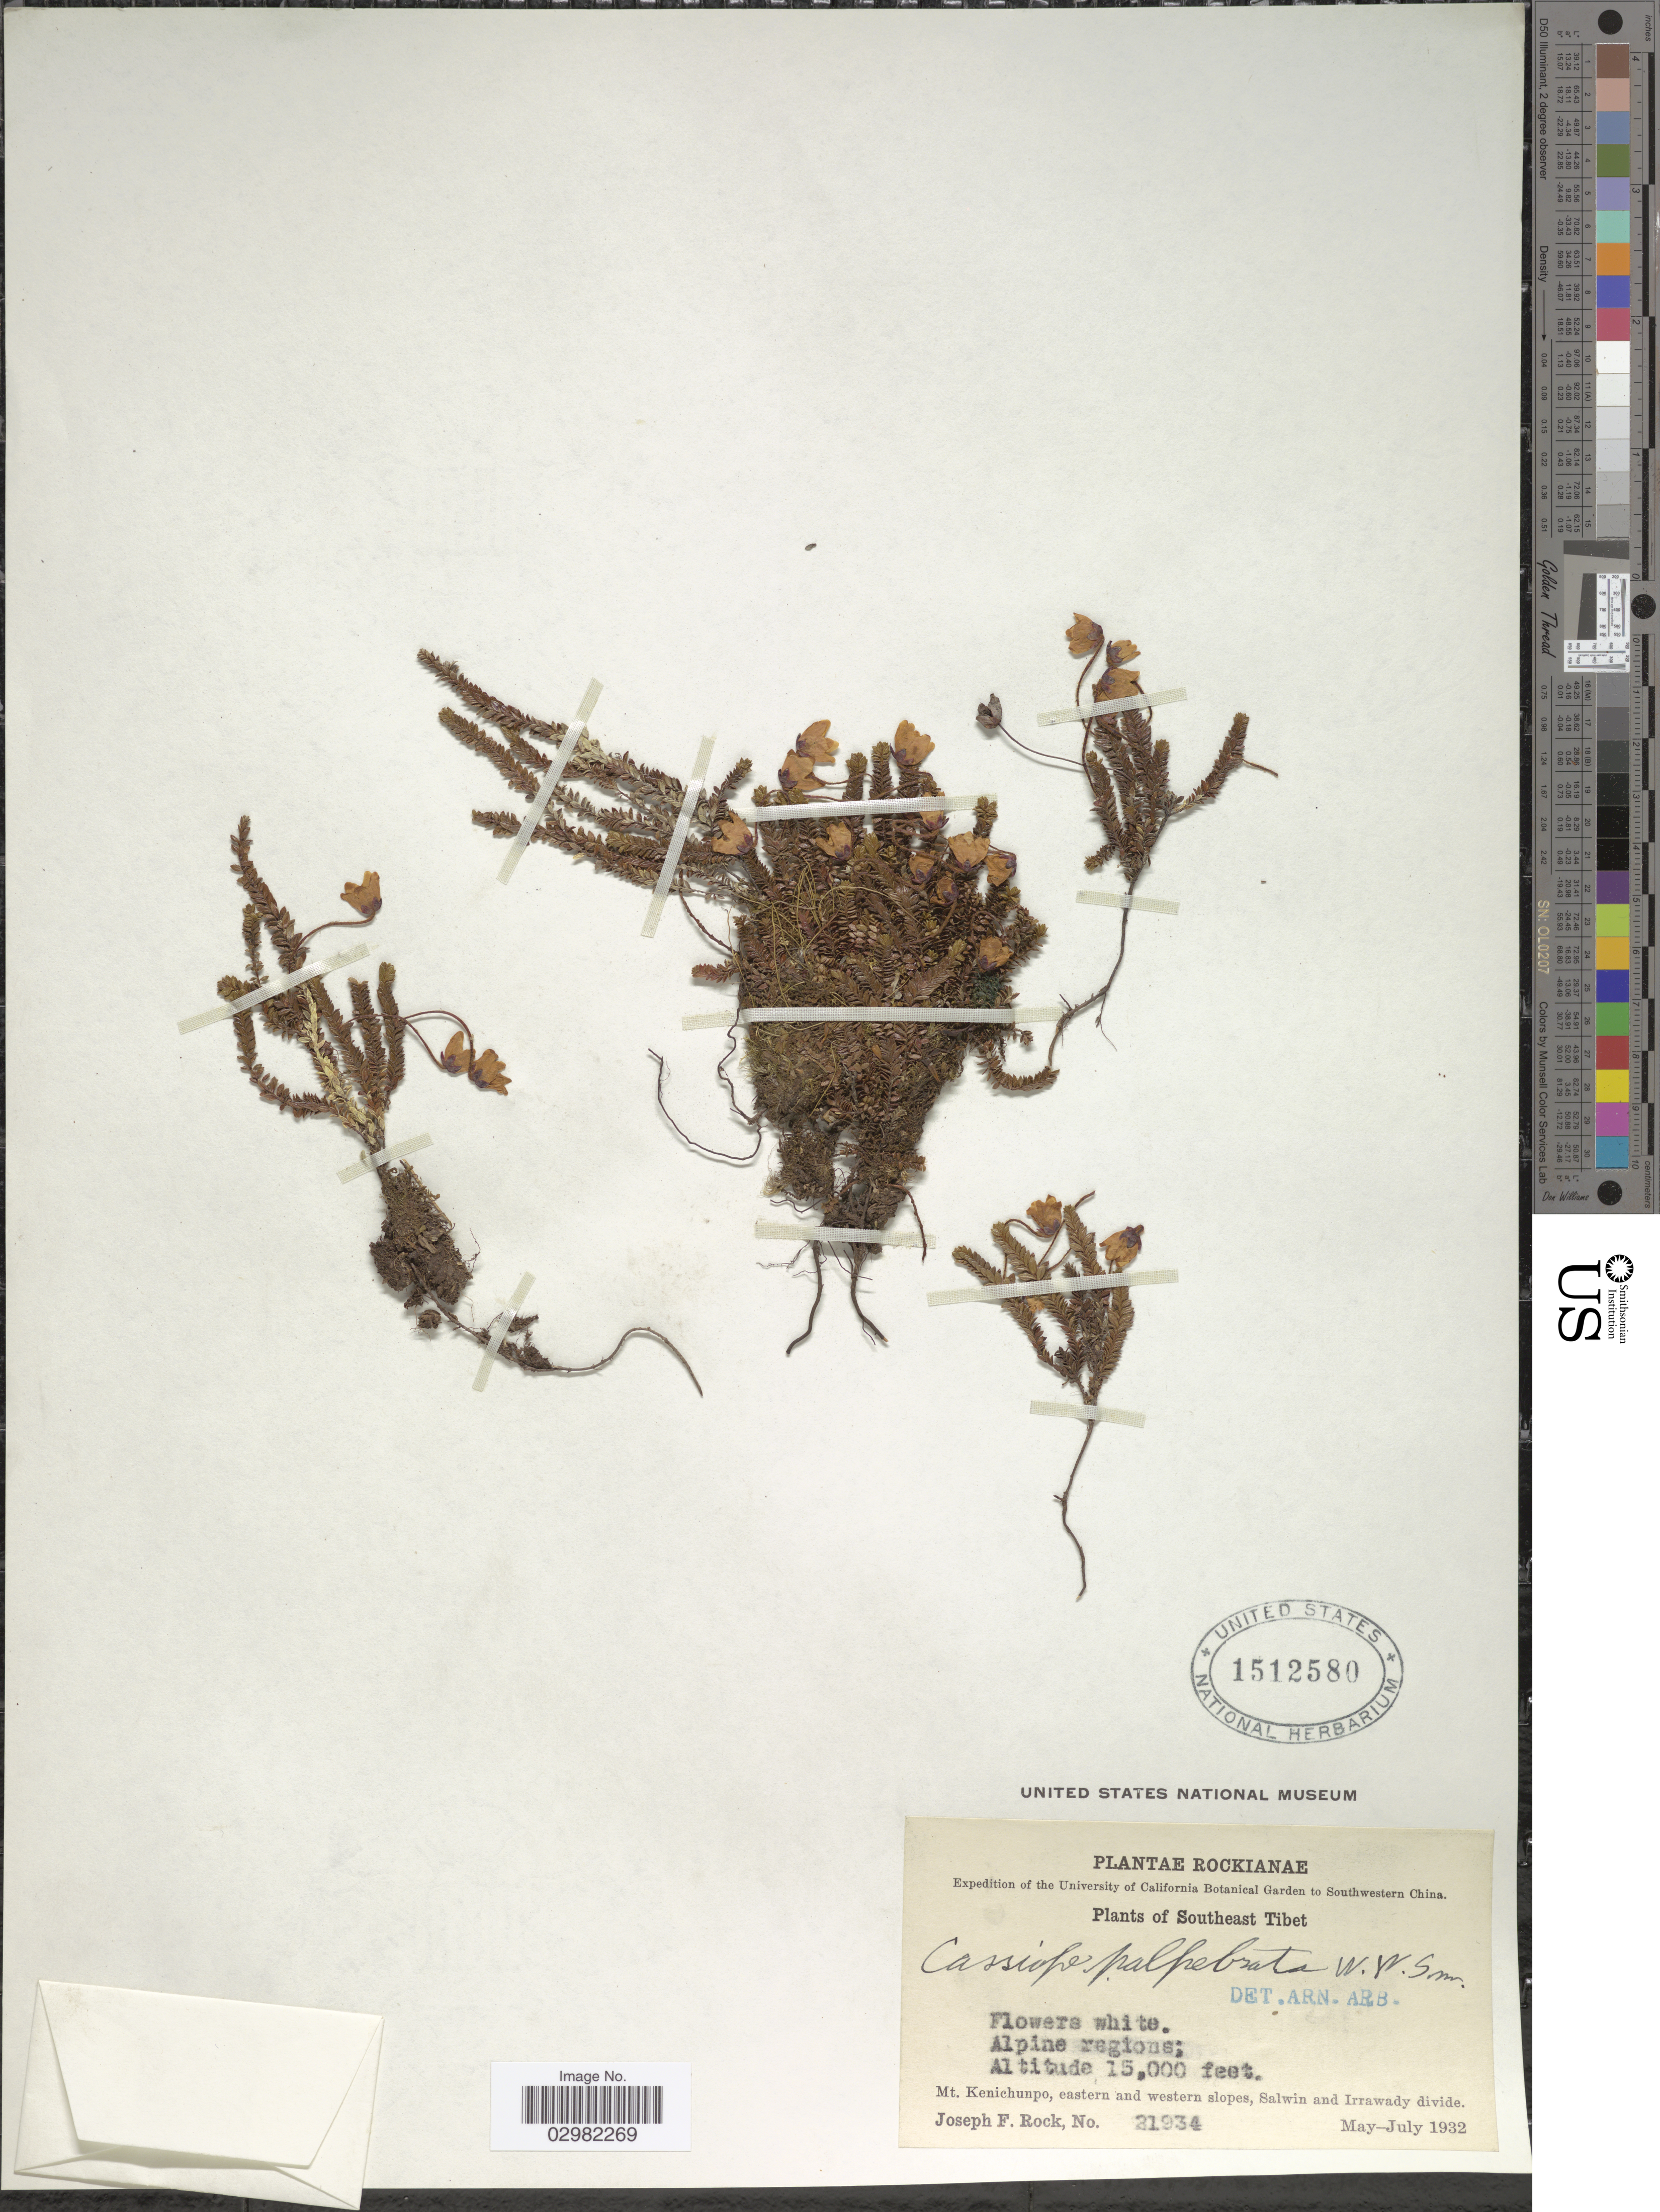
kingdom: Plantae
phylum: Tracheophyta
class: Magnoliopsida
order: Ericales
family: Ericaceae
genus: Cassiope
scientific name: Cassiope palpebrata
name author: W.W. Sm.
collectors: J. F. Rock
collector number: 21934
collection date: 1932-05/1932-07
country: China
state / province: Xizang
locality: Southeast Tibet, Mt. Kenichunpo, eastern and western slopes, Salwin and Irrawady divide.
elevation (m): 4572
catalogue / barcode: US 1512580